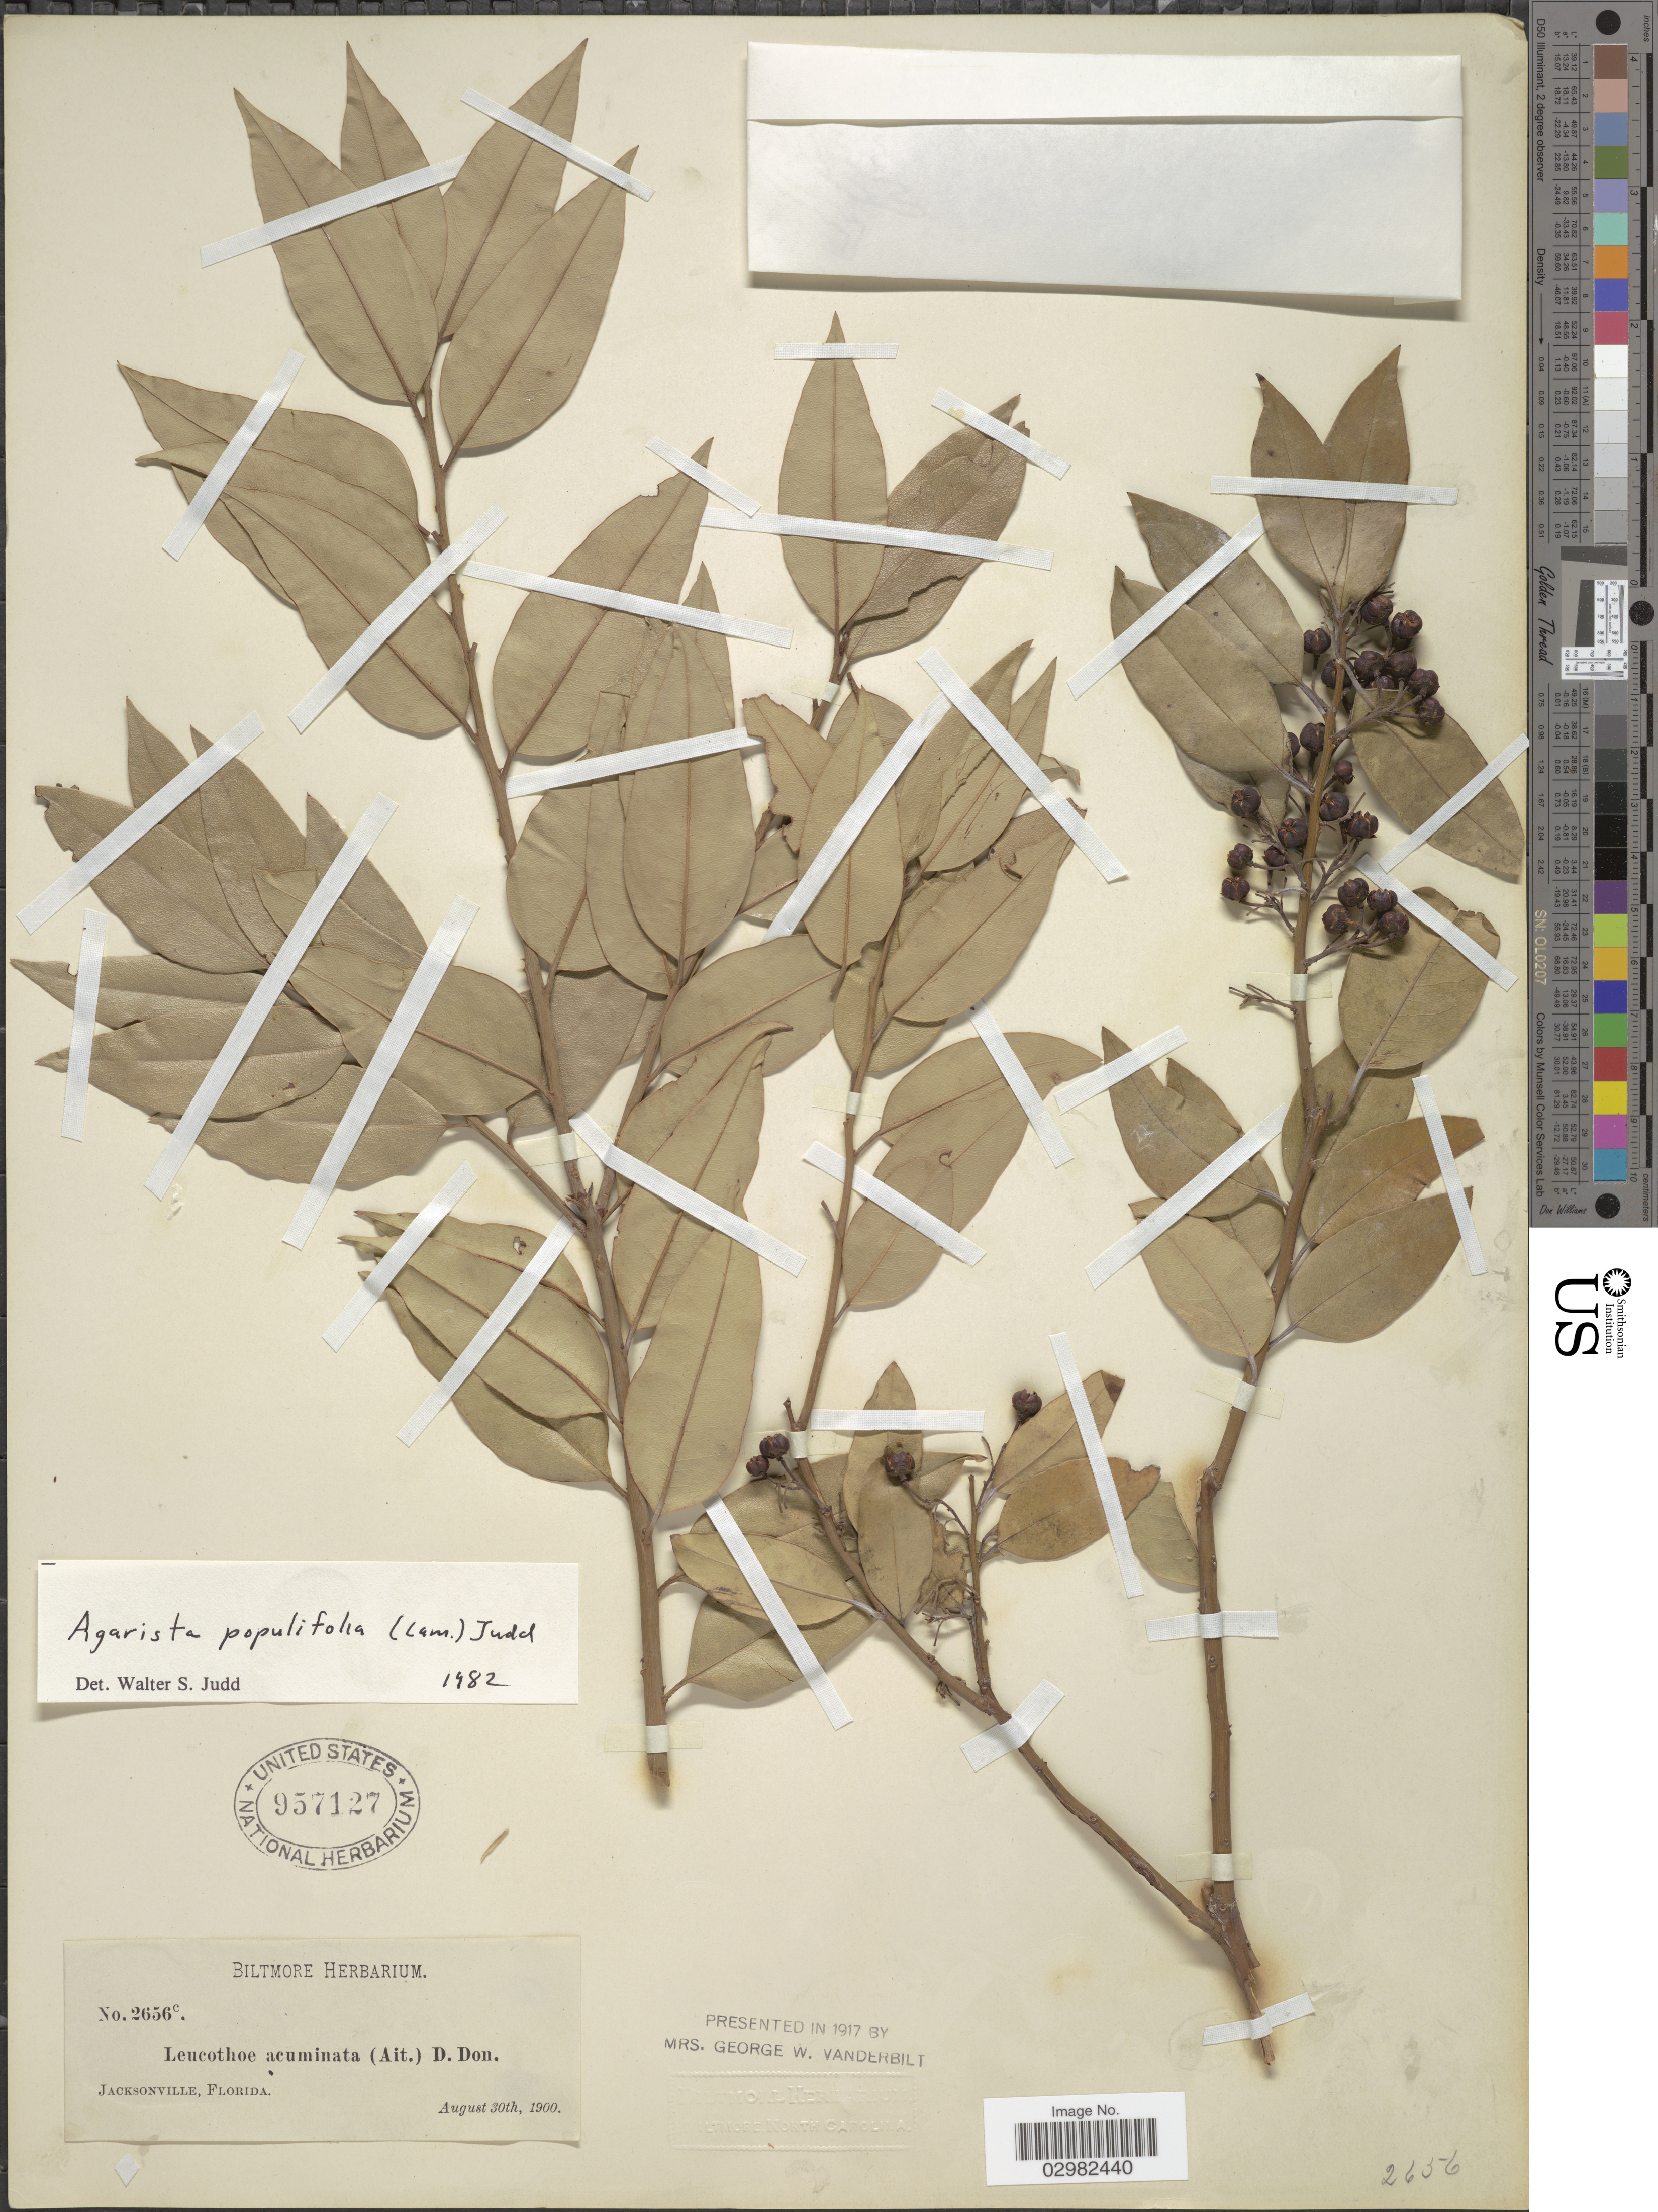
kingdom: Plantae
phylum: Tracheophyta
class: Magnoliopsida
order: Ericales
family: Ericaceae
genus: Leucothoe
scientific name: Leucothoë acuminata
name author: (Aiton) G. Don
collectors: ex herb. Biltmore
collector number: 2656c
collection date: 1900-08-30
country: United States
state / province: Florida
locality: Jacksonville.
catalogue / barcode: US 957127